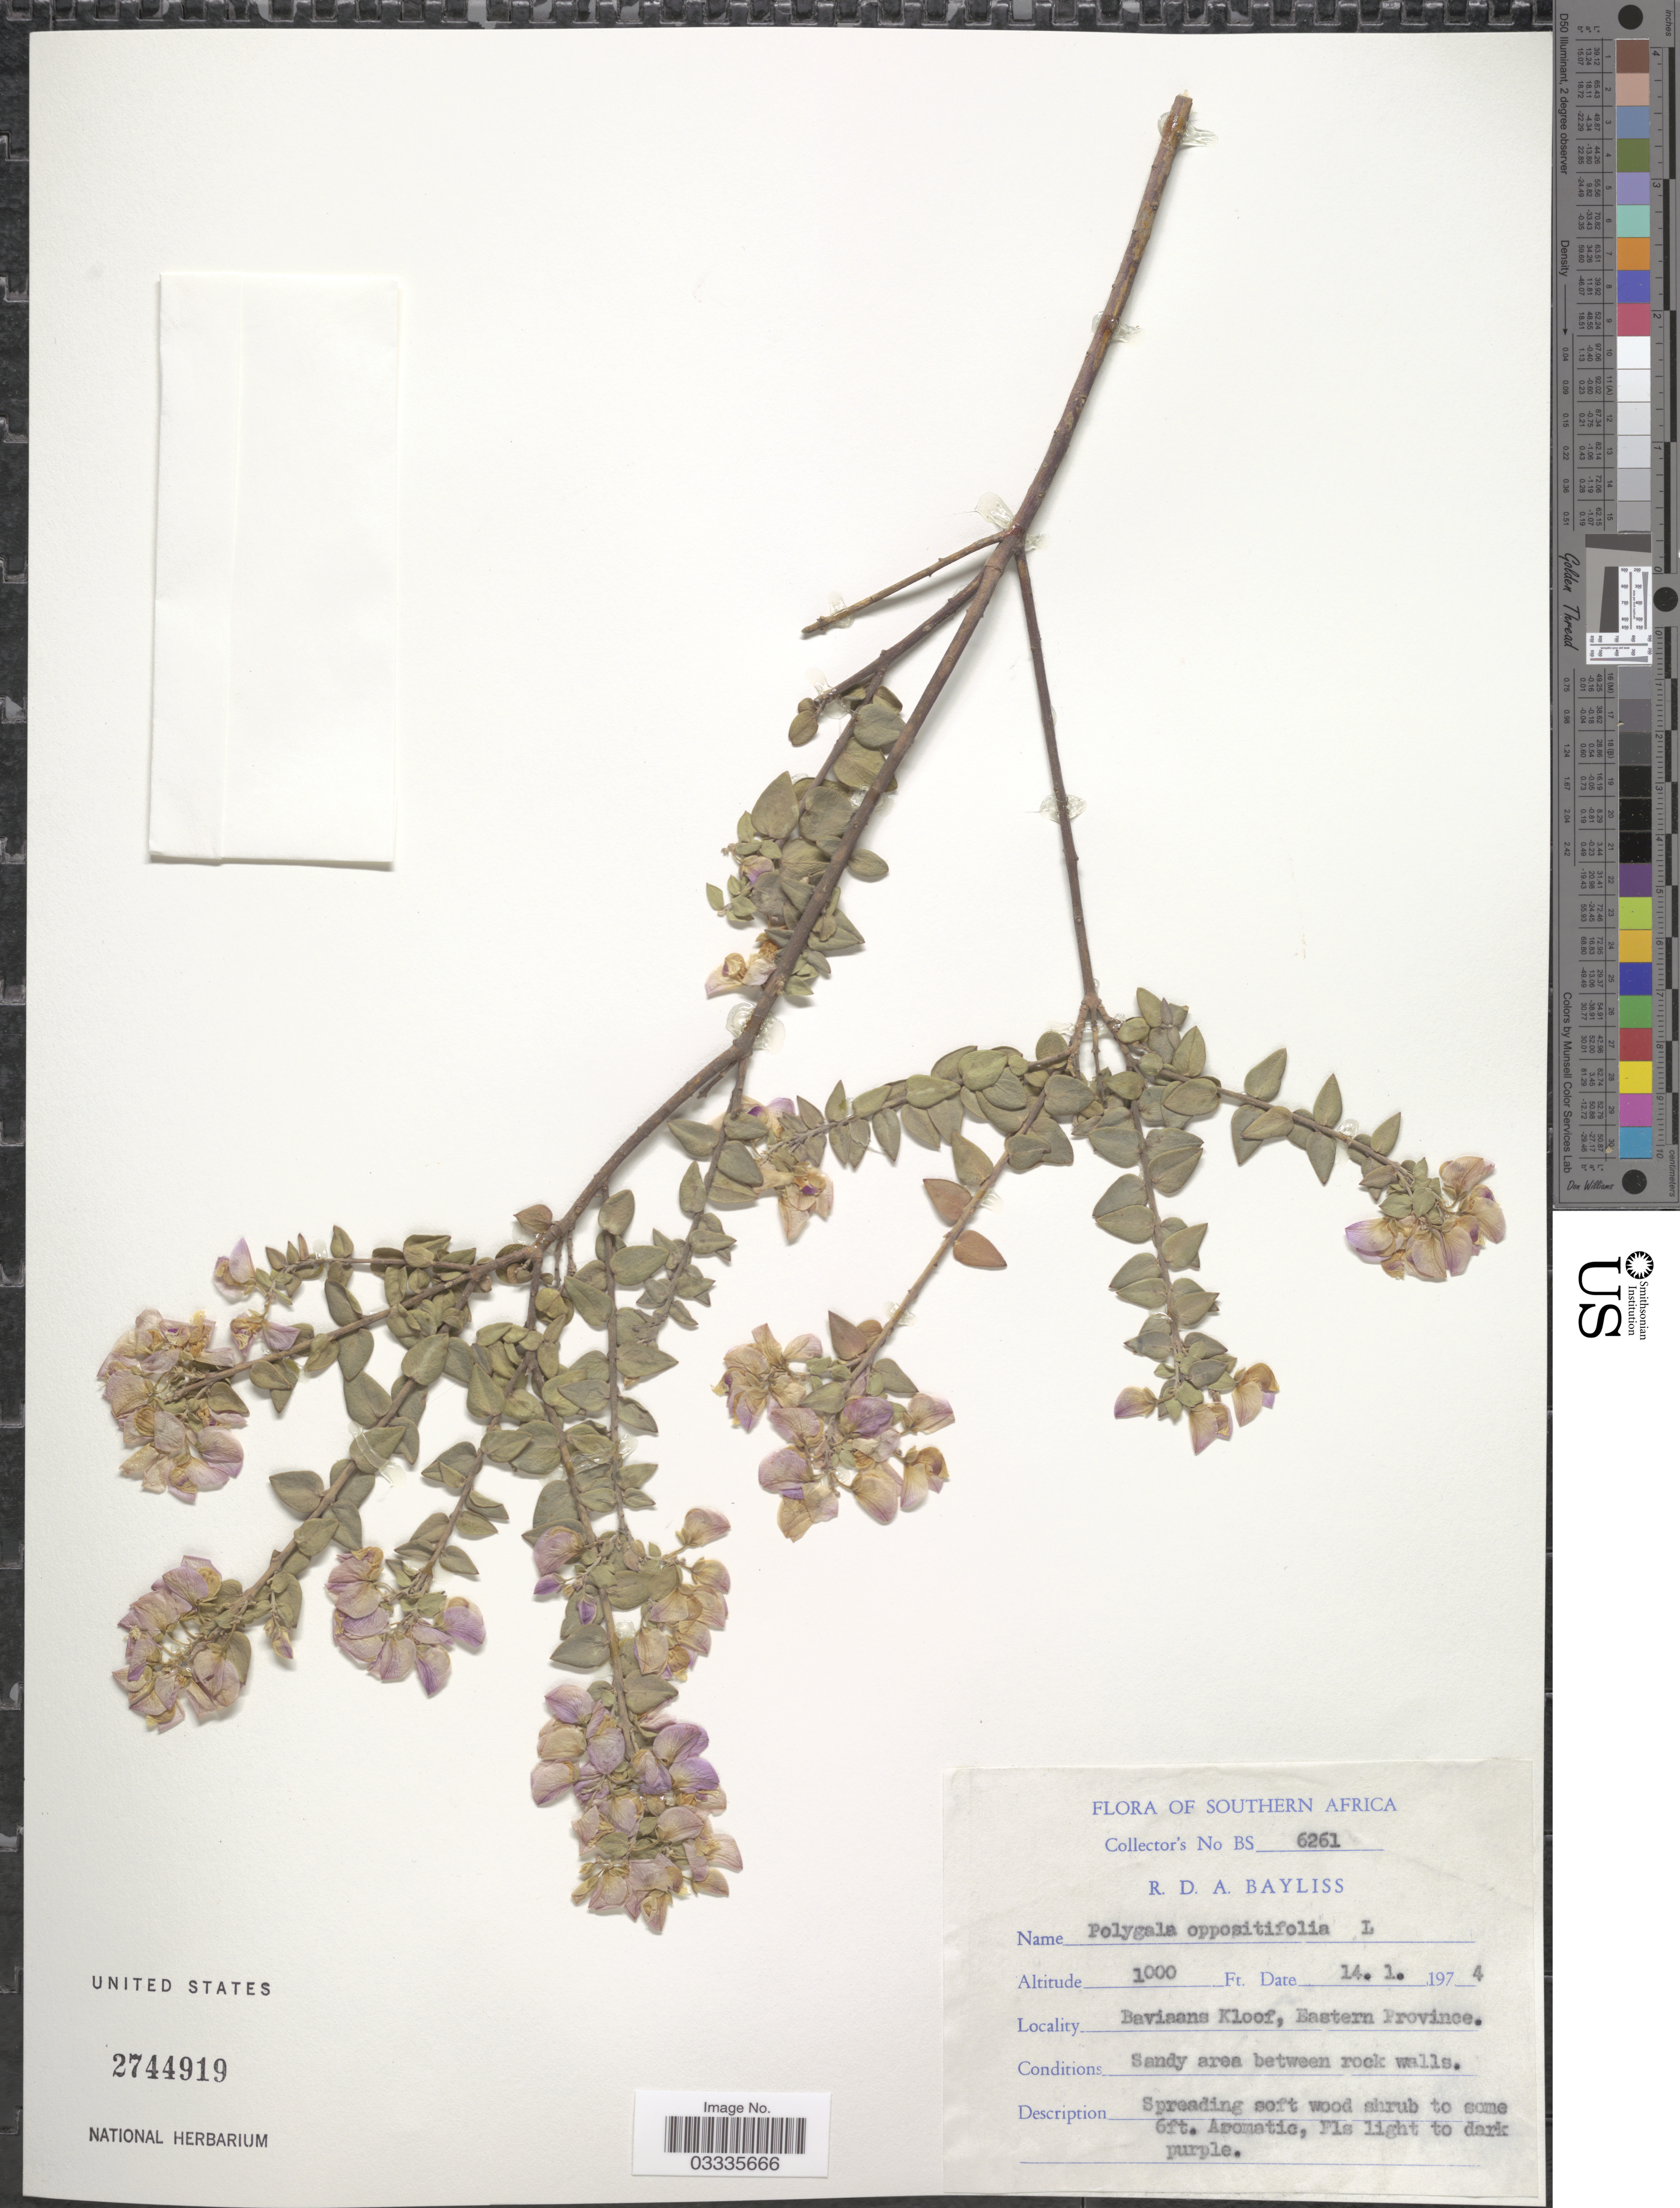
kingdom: Plantae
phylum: Tracheophyta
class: Magnoliopsida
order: Fabales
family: Polygalaceae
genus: Polygala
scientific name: Polygala oppositifolia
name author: L.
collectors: R. Bayliss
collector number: BS 6261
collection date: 1974-01-14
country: South Africa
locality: Southern Africa. Baviaans Kloof, Eastern Province.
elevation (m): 305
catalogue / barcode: US 2744919